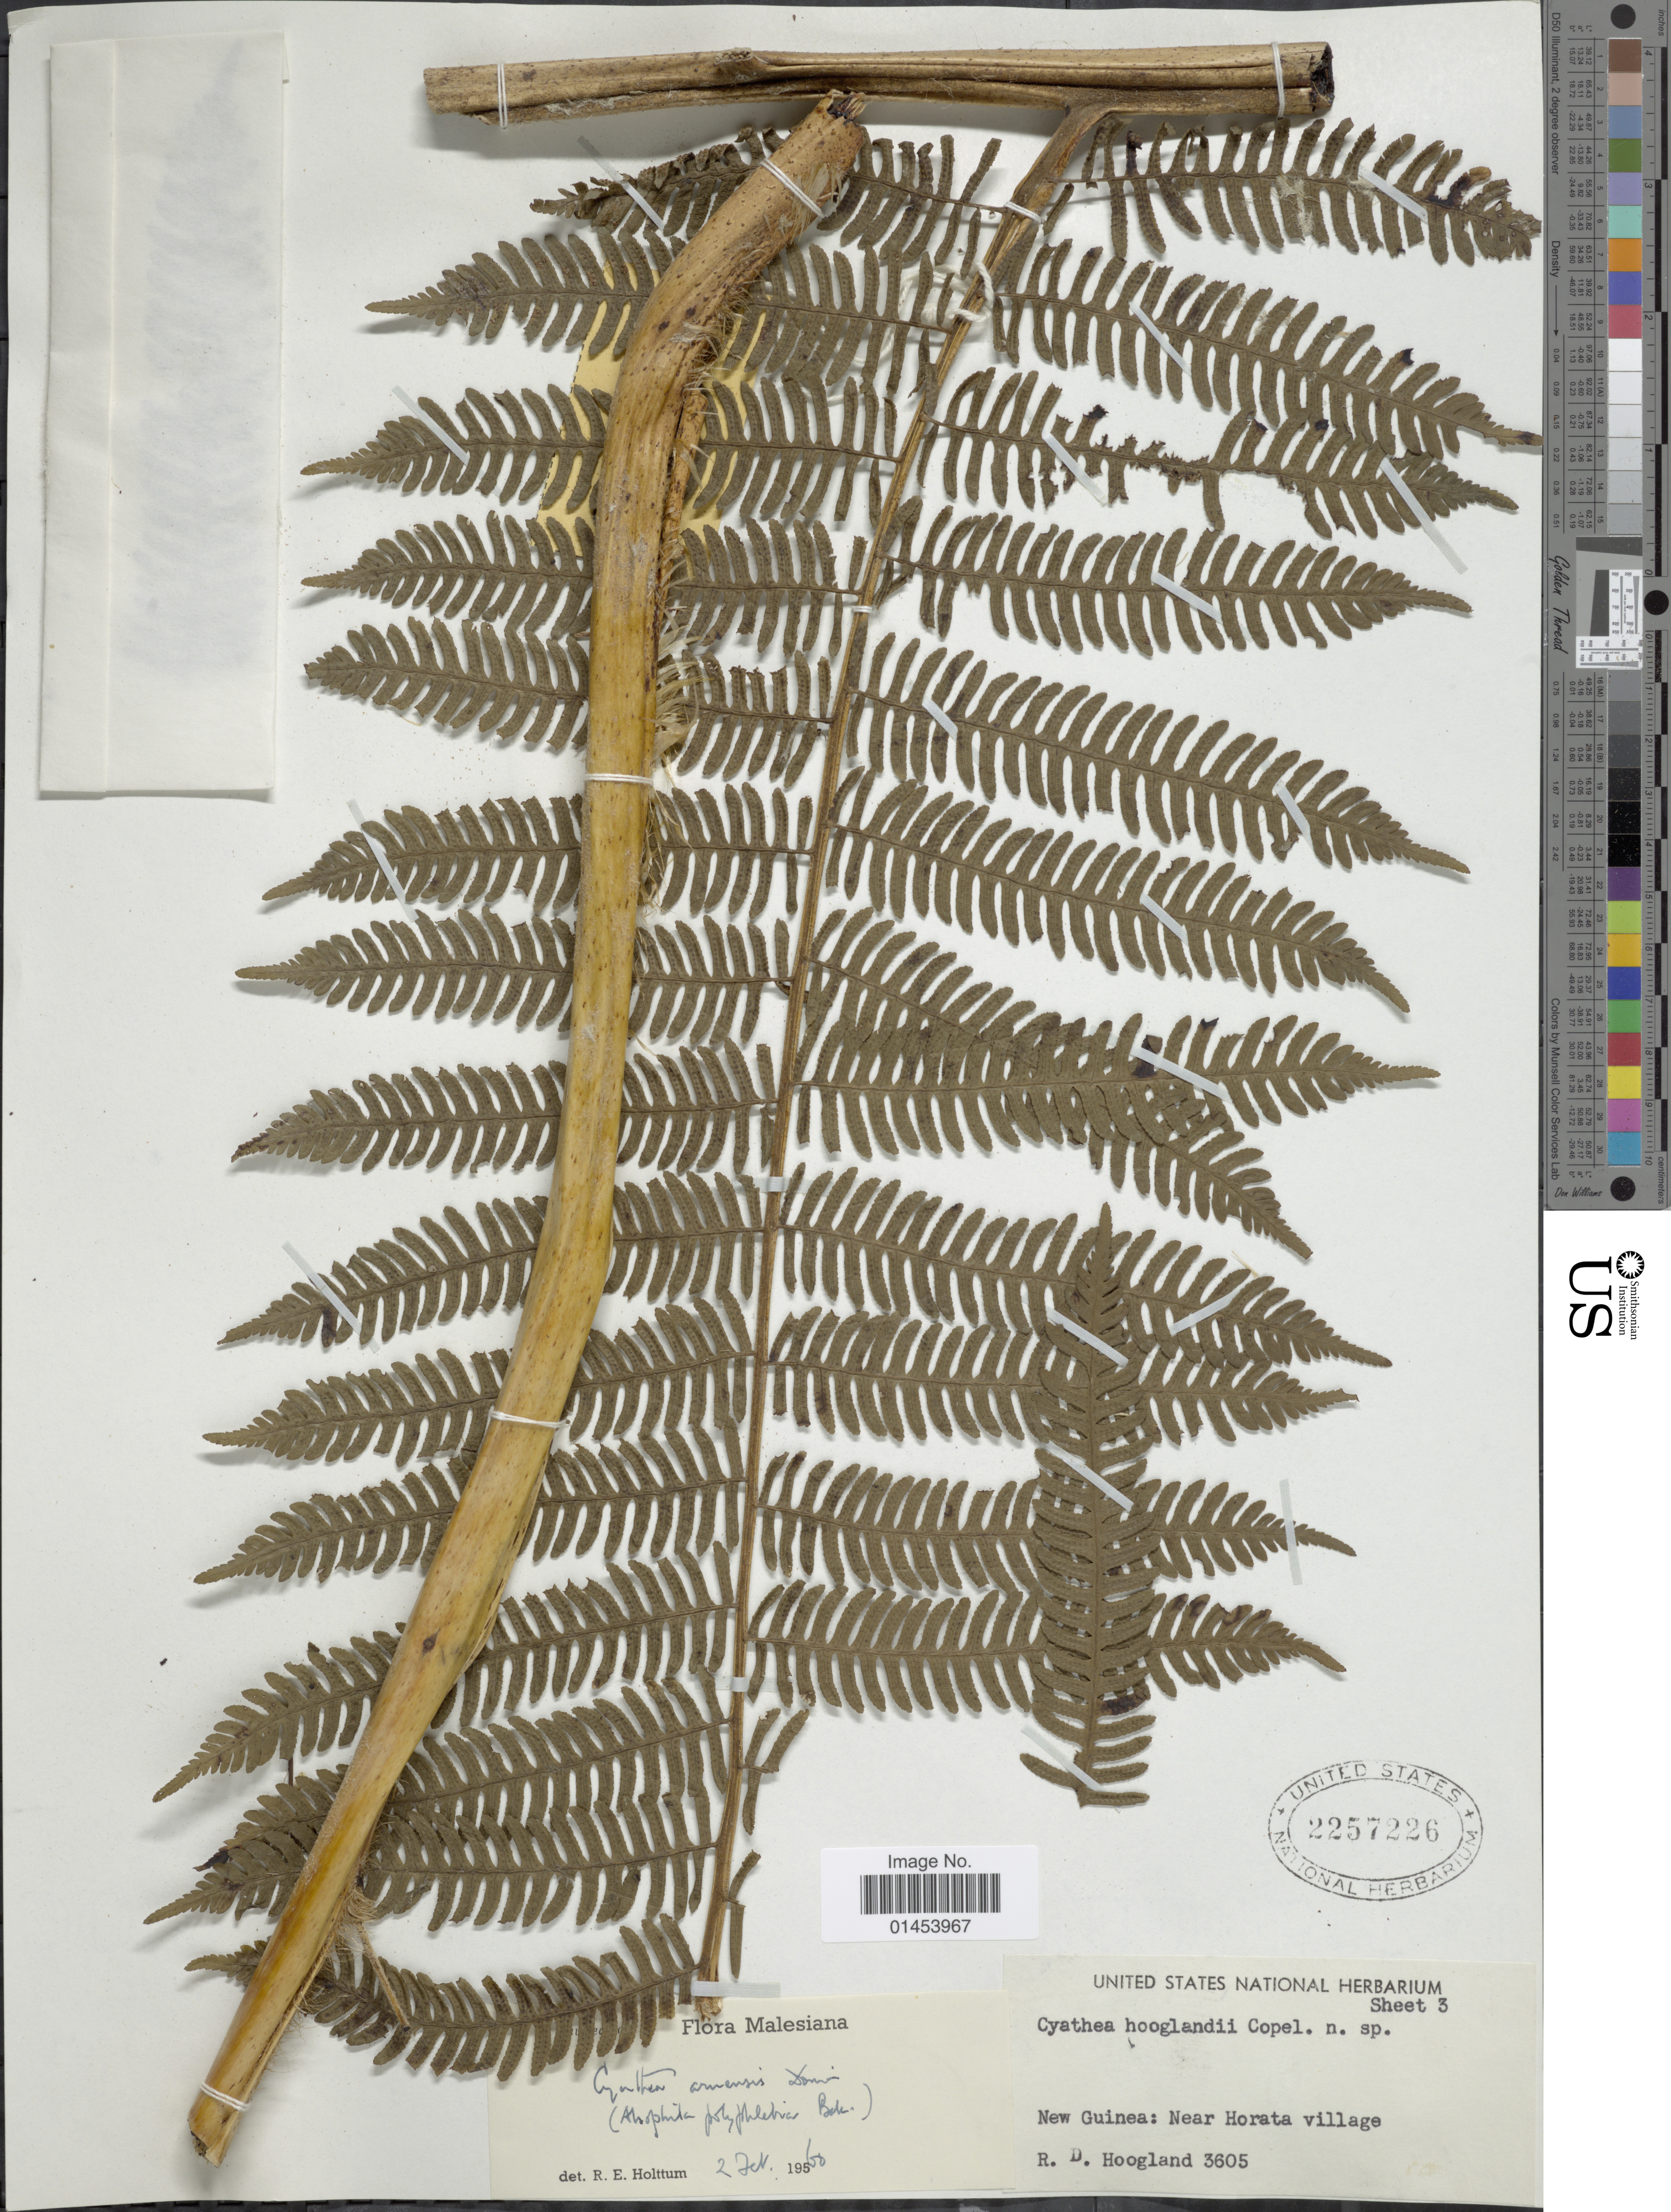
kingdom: Plantae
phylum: Tracheophyta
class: Polypodiopsida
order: Cyatheales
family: Cyatheaceae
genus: Cyathea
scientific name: Cyathea rumphiana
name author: (Alderw.) Merr.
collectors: R. D. Hoogland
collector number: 3605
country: Papua New Guinea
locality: New Guinea: Near Horata village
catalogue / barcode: US 2257226